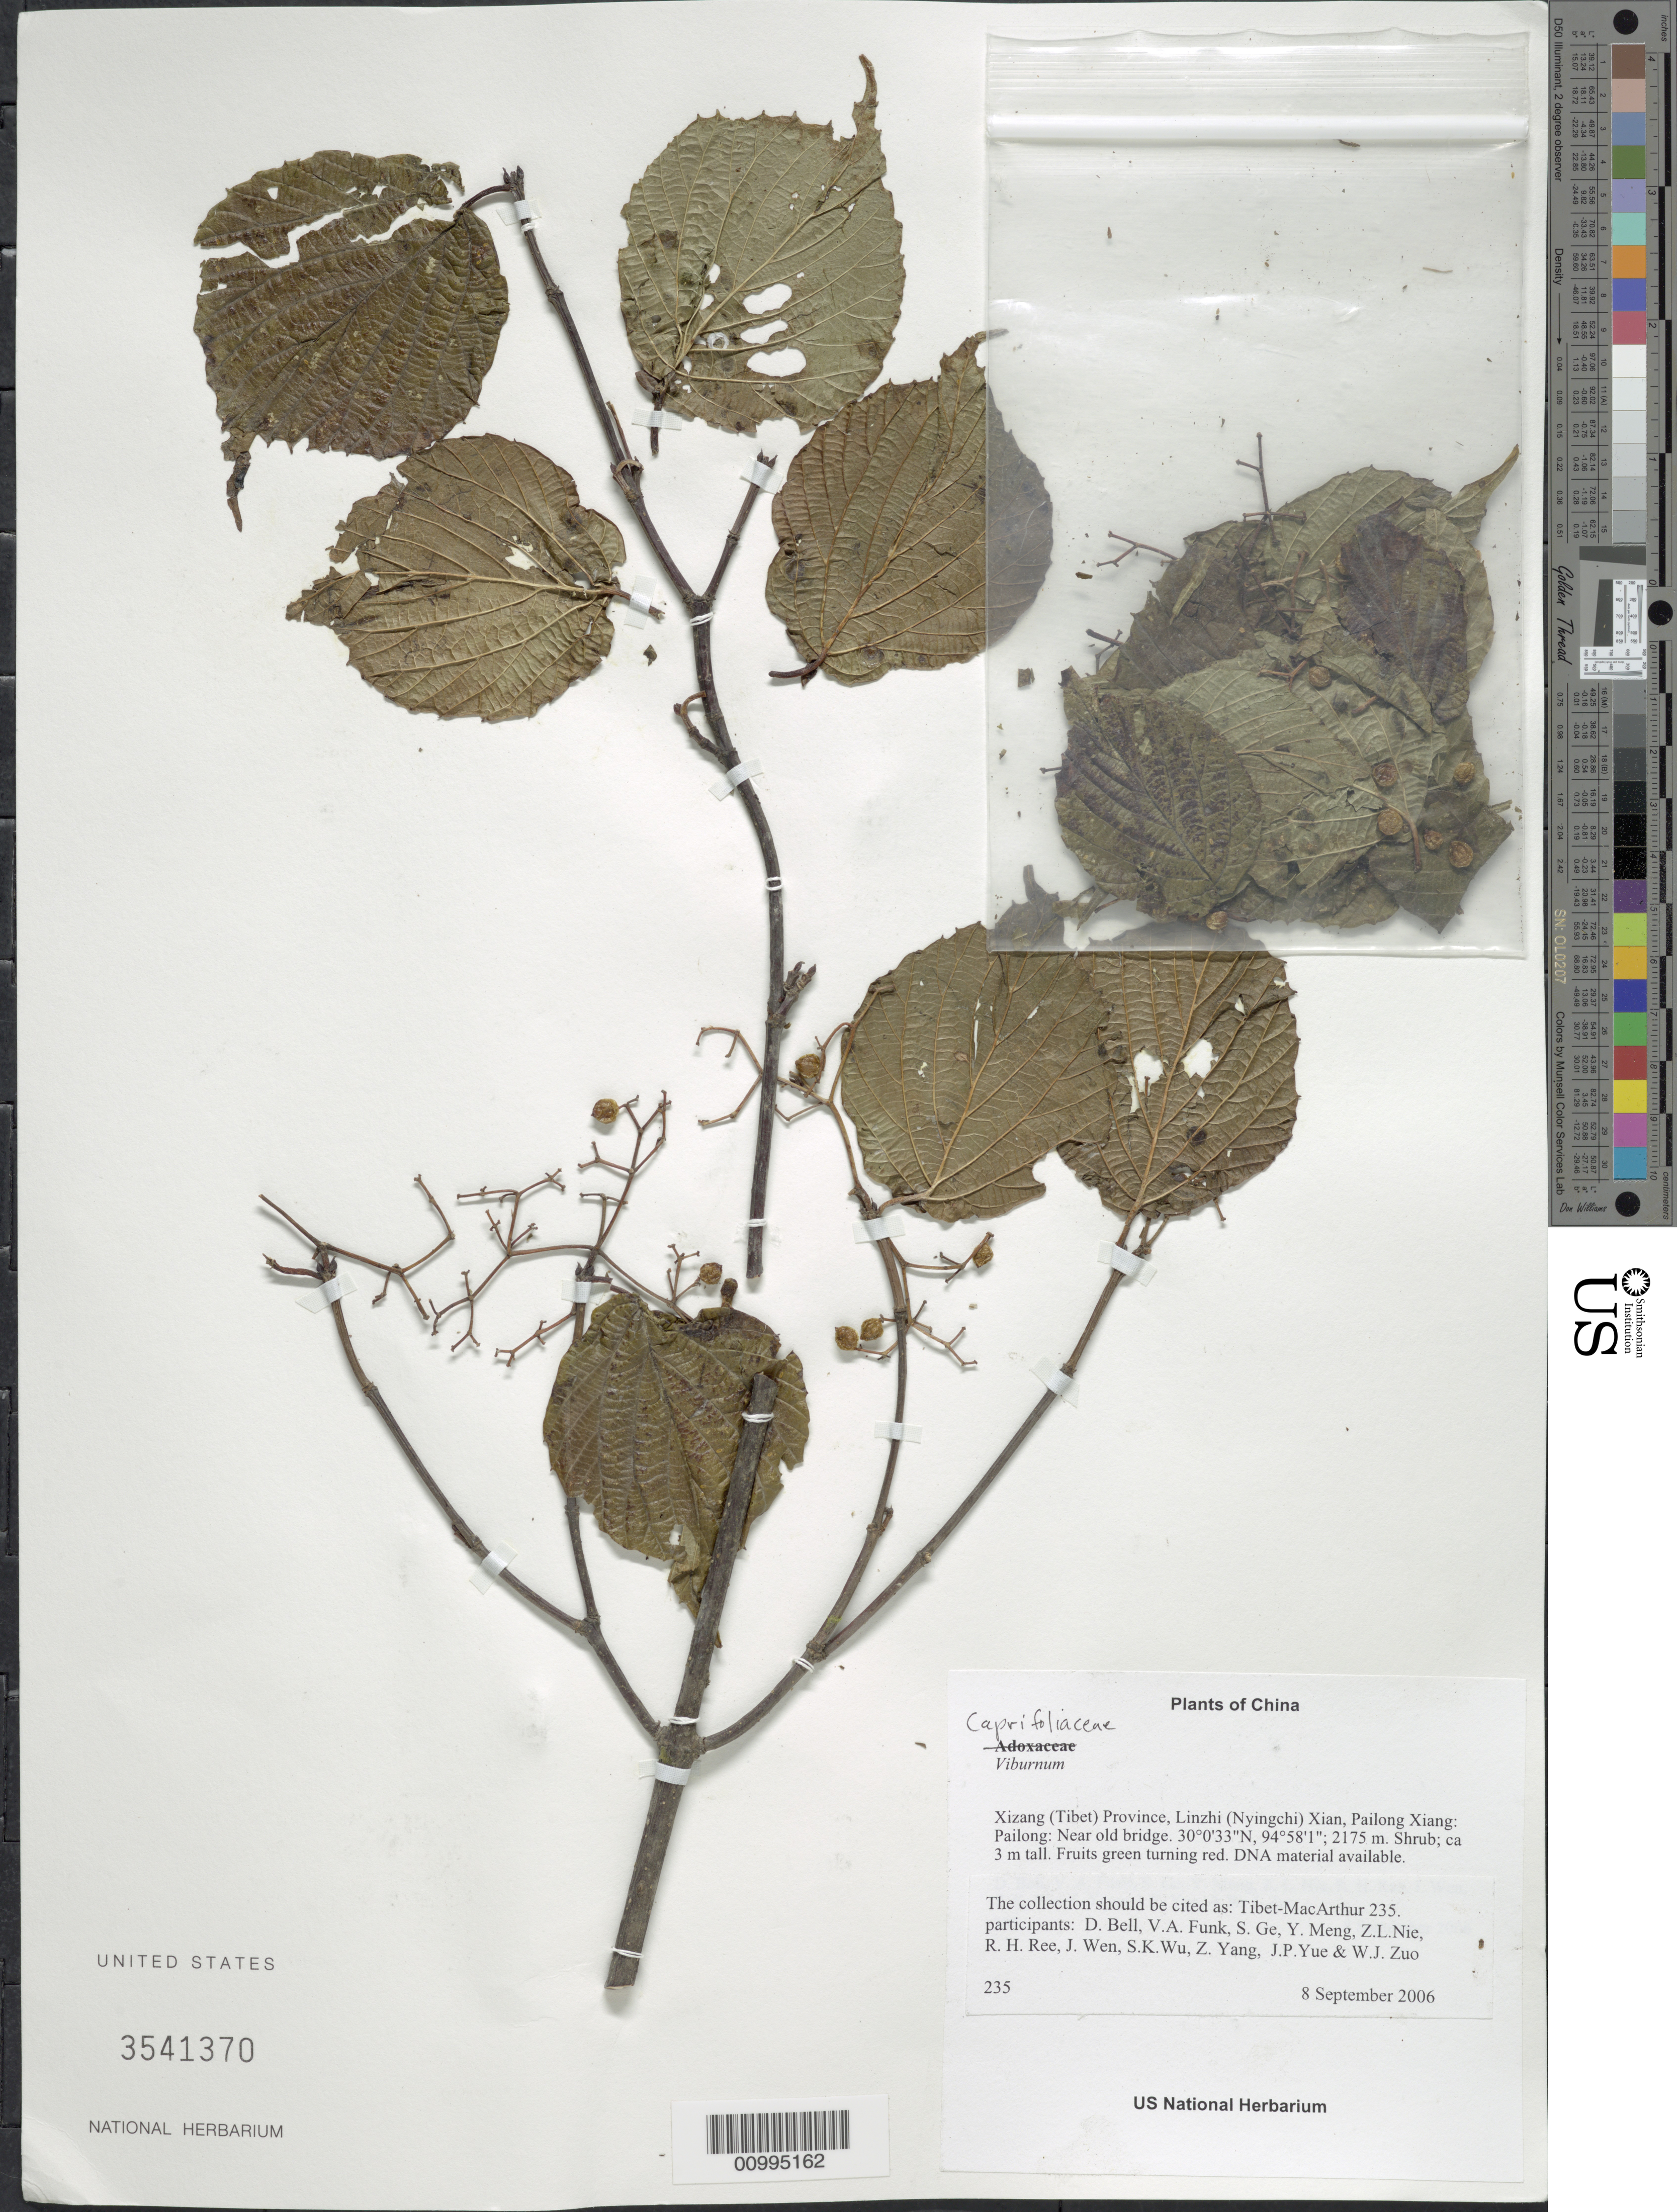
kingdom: Plantae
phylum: Tracheophyta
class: Magnoliopsida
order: Dipsacales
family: Viburnaceae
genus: Viburnum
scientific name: Viburnum sp.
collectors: Tibet-MacArthur, D. A. Bell, V. Funk, S. Ge, Y. Meng, Z. Nie, R. Ree, J. Wen, S. K. Wu, Z. Yang, J. Yue & W. Zuo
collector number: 235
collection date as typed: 08 Sep 2006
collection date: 2006-09-08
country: China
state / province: Xizang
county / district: Linzhi (Nyingchi) Xian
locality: Pailong Xiang: Pailong. Near old bridge.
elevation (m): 2175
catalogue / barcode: US 3541370